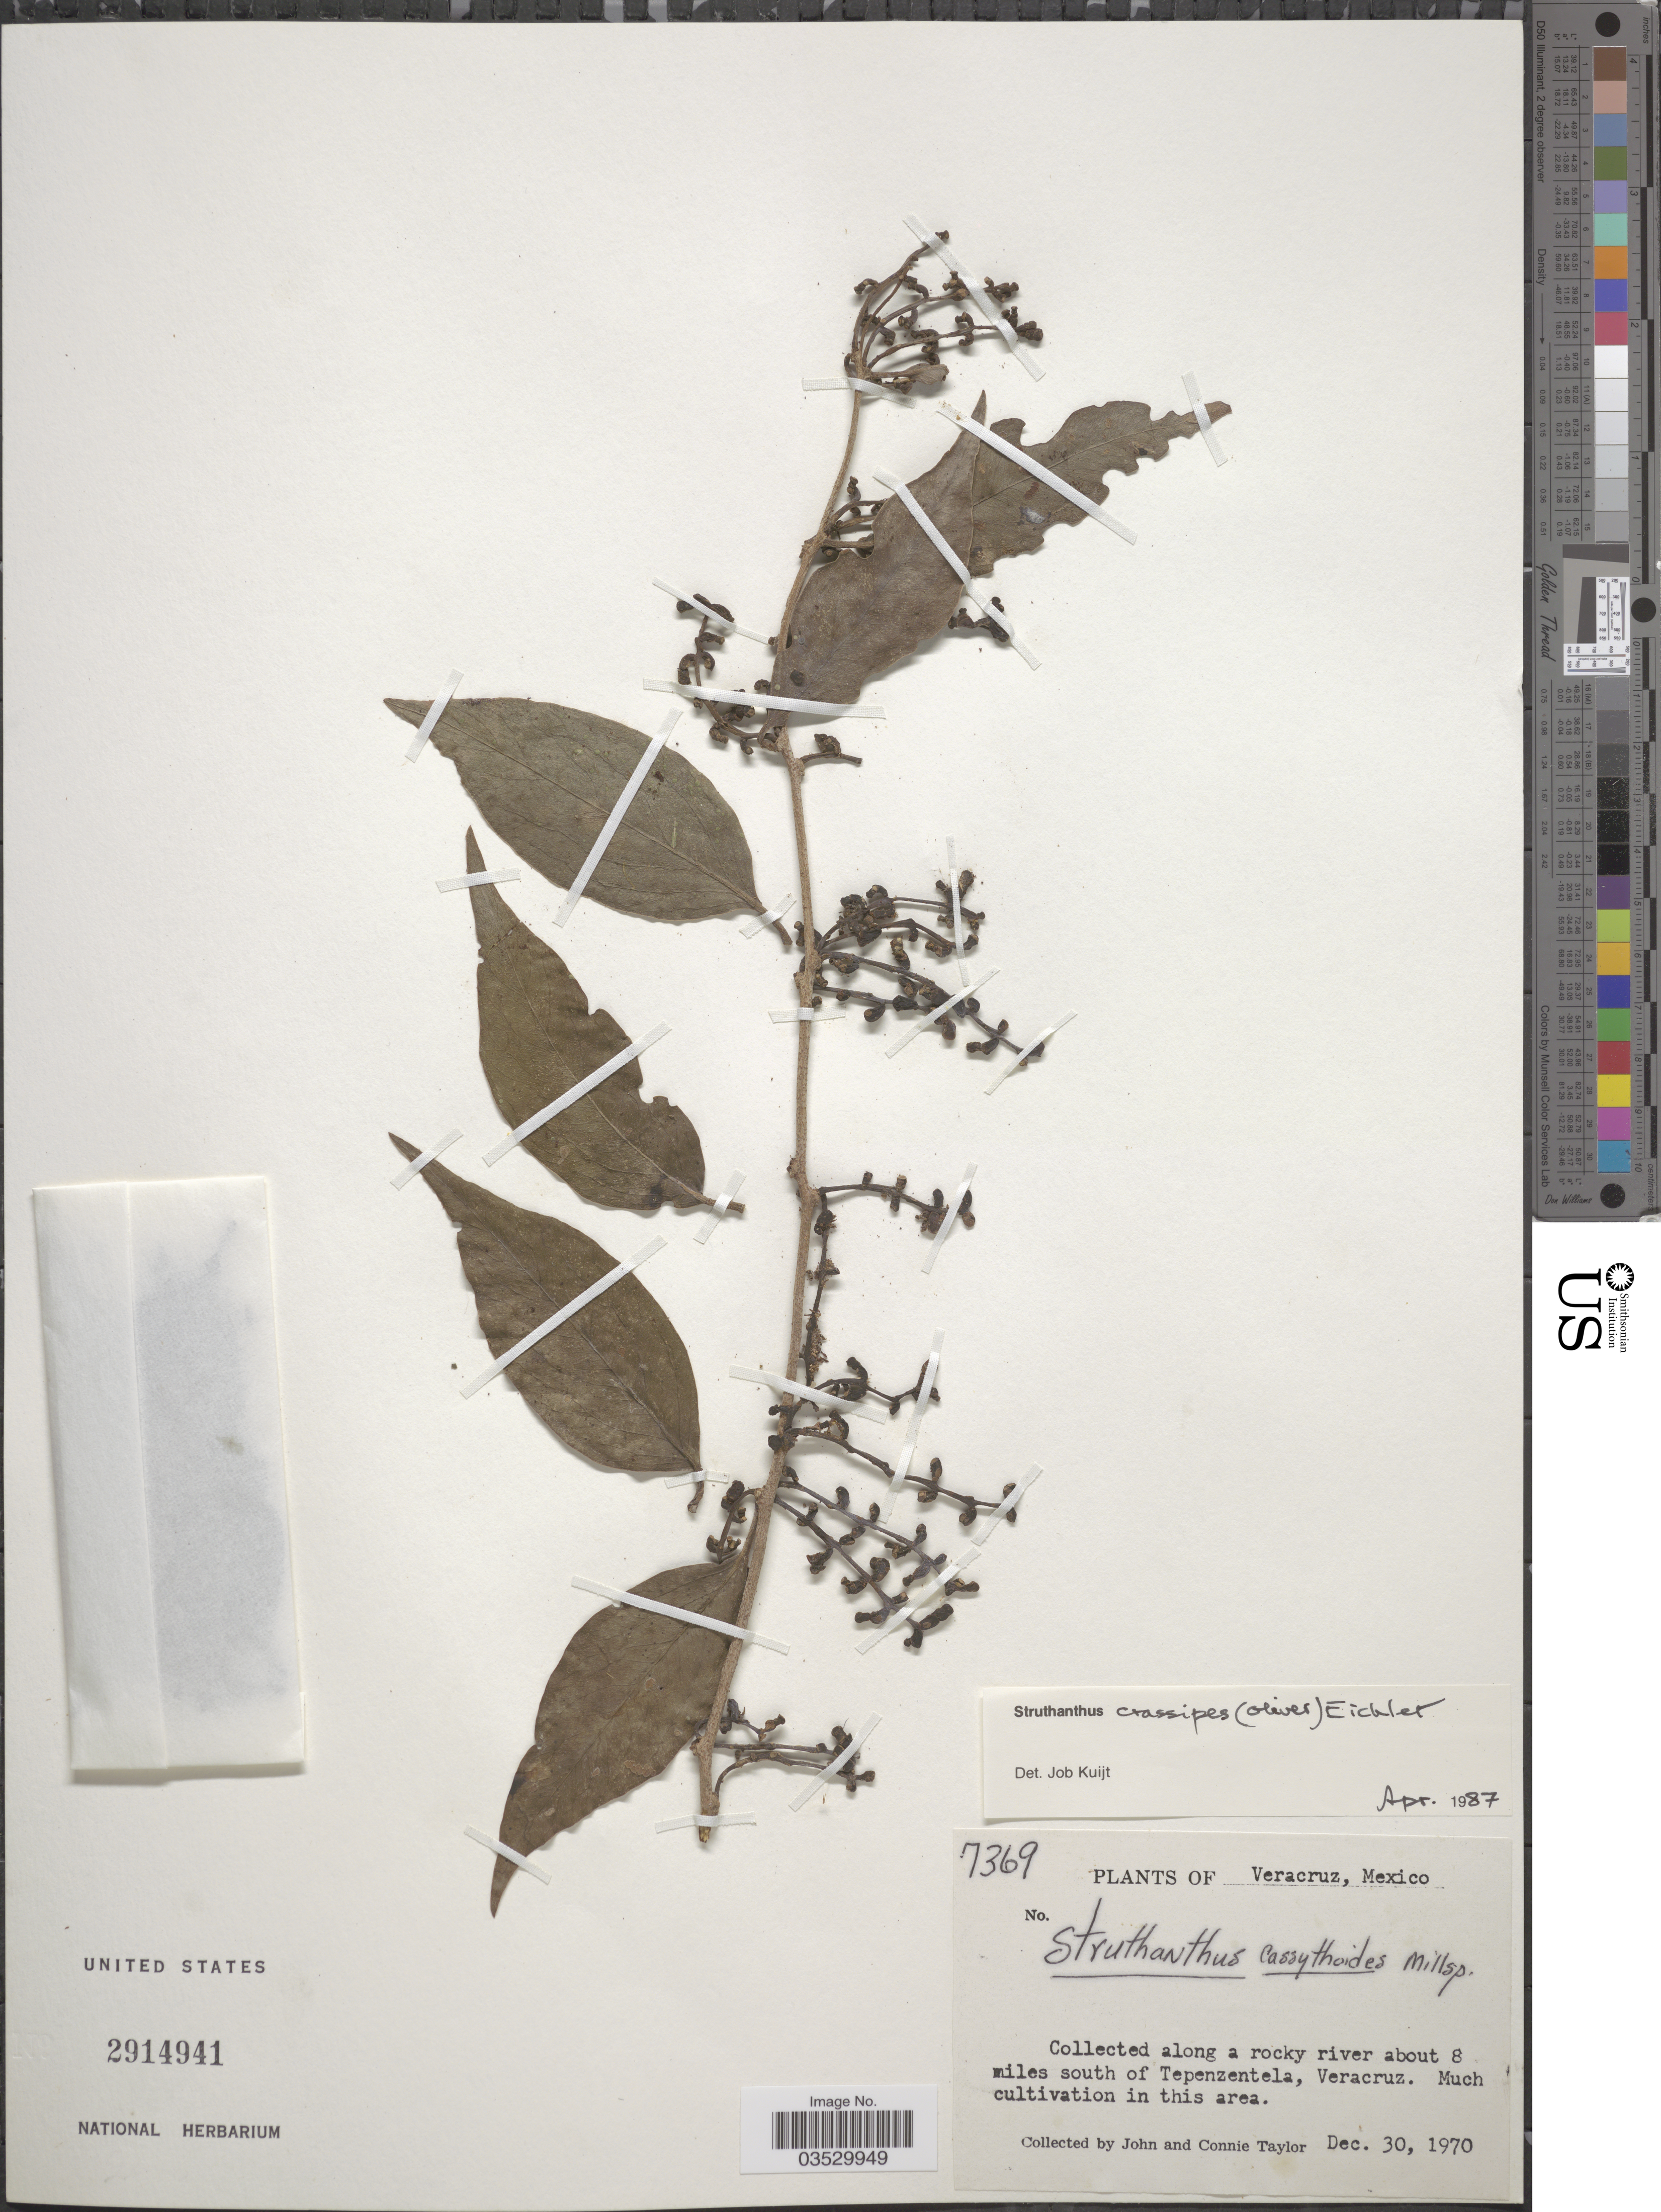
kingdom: Plantae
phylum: Tracheophyta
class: Magnoliopsida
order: Santalales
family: Loranthaceae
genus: Struthanthus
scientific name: Struthanthus crassipes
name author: (Oliv.) Eichler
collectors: J. Taylor & C. Taylor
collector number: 7369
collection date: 1970-12-30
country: Mexico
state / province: Veracruz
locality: About 8 miles south of Tepenzentela, Veracruz.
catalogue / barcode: US 2914941